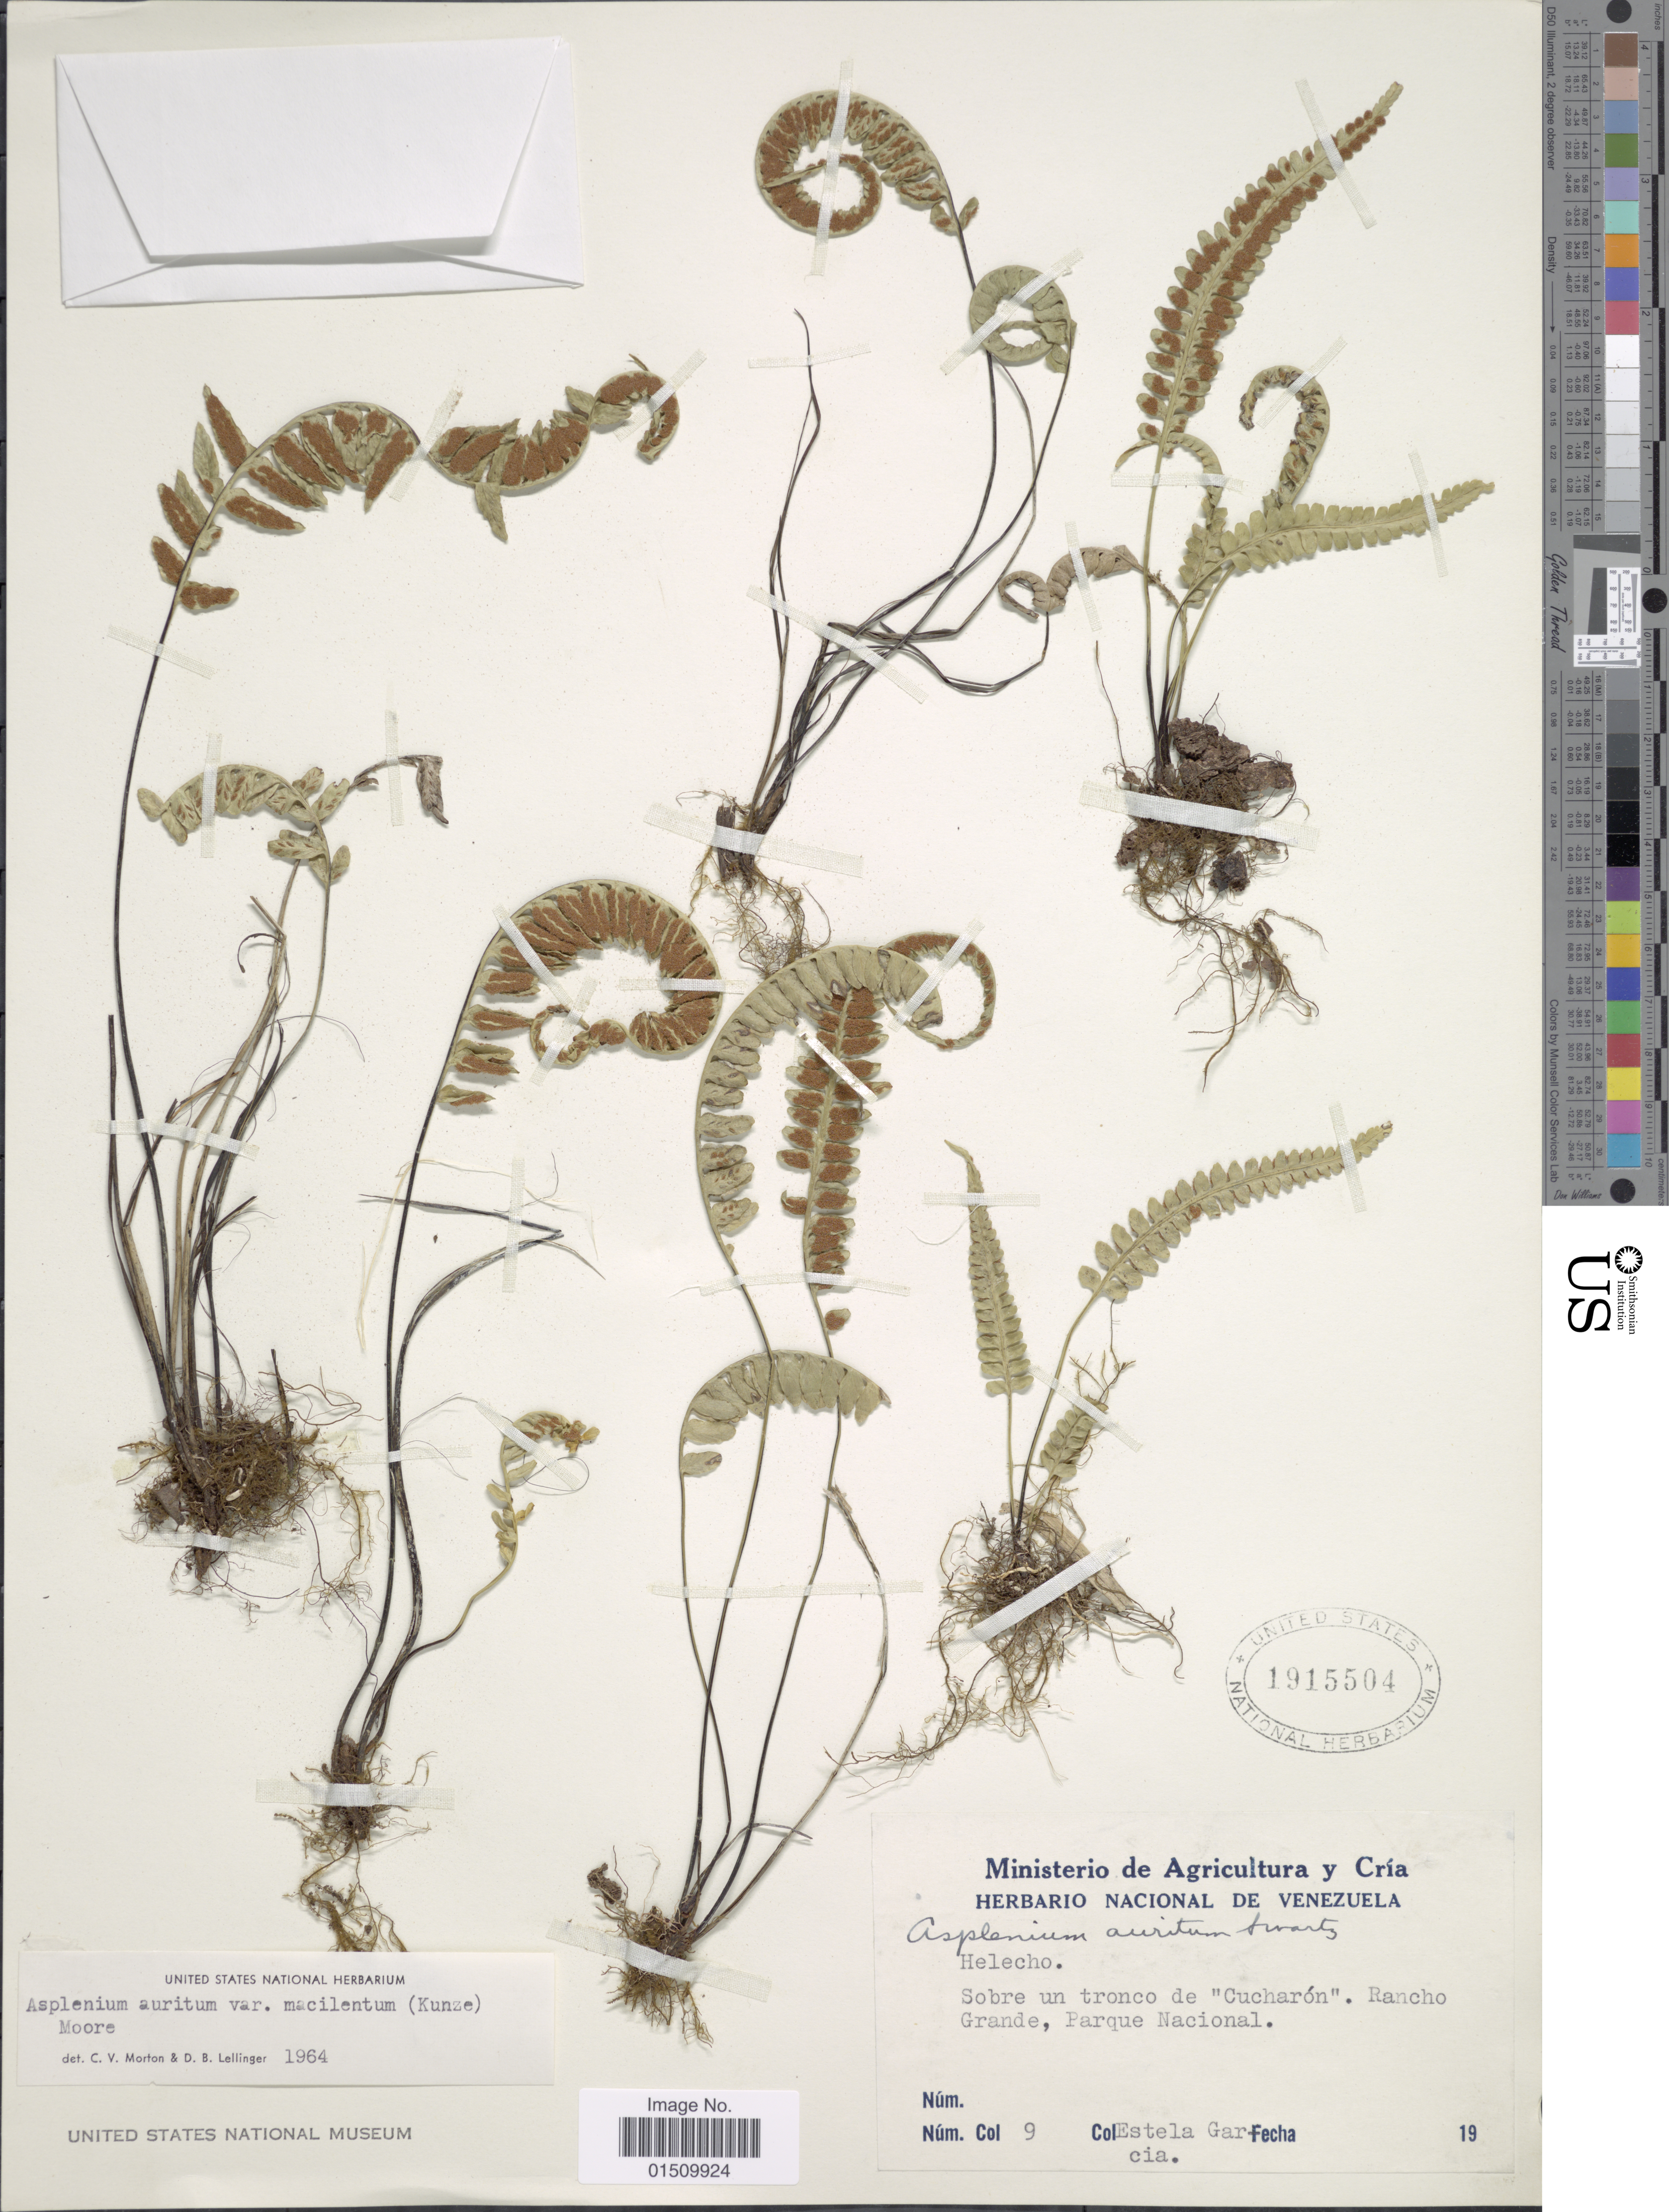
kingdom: Plantae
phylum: Tracheophyta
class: Polypodiopsida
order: Polypodiales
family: Aspleniaceae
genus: Asplenium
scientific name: Asplenium auritum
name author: Sw.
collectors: E. Garcia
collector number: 9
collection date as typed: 19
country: Venezuela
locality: Venezuela, Sobre un tronco de "Cucharon". Rancho Grande, Parque Nacional.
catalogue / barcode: US 1915504